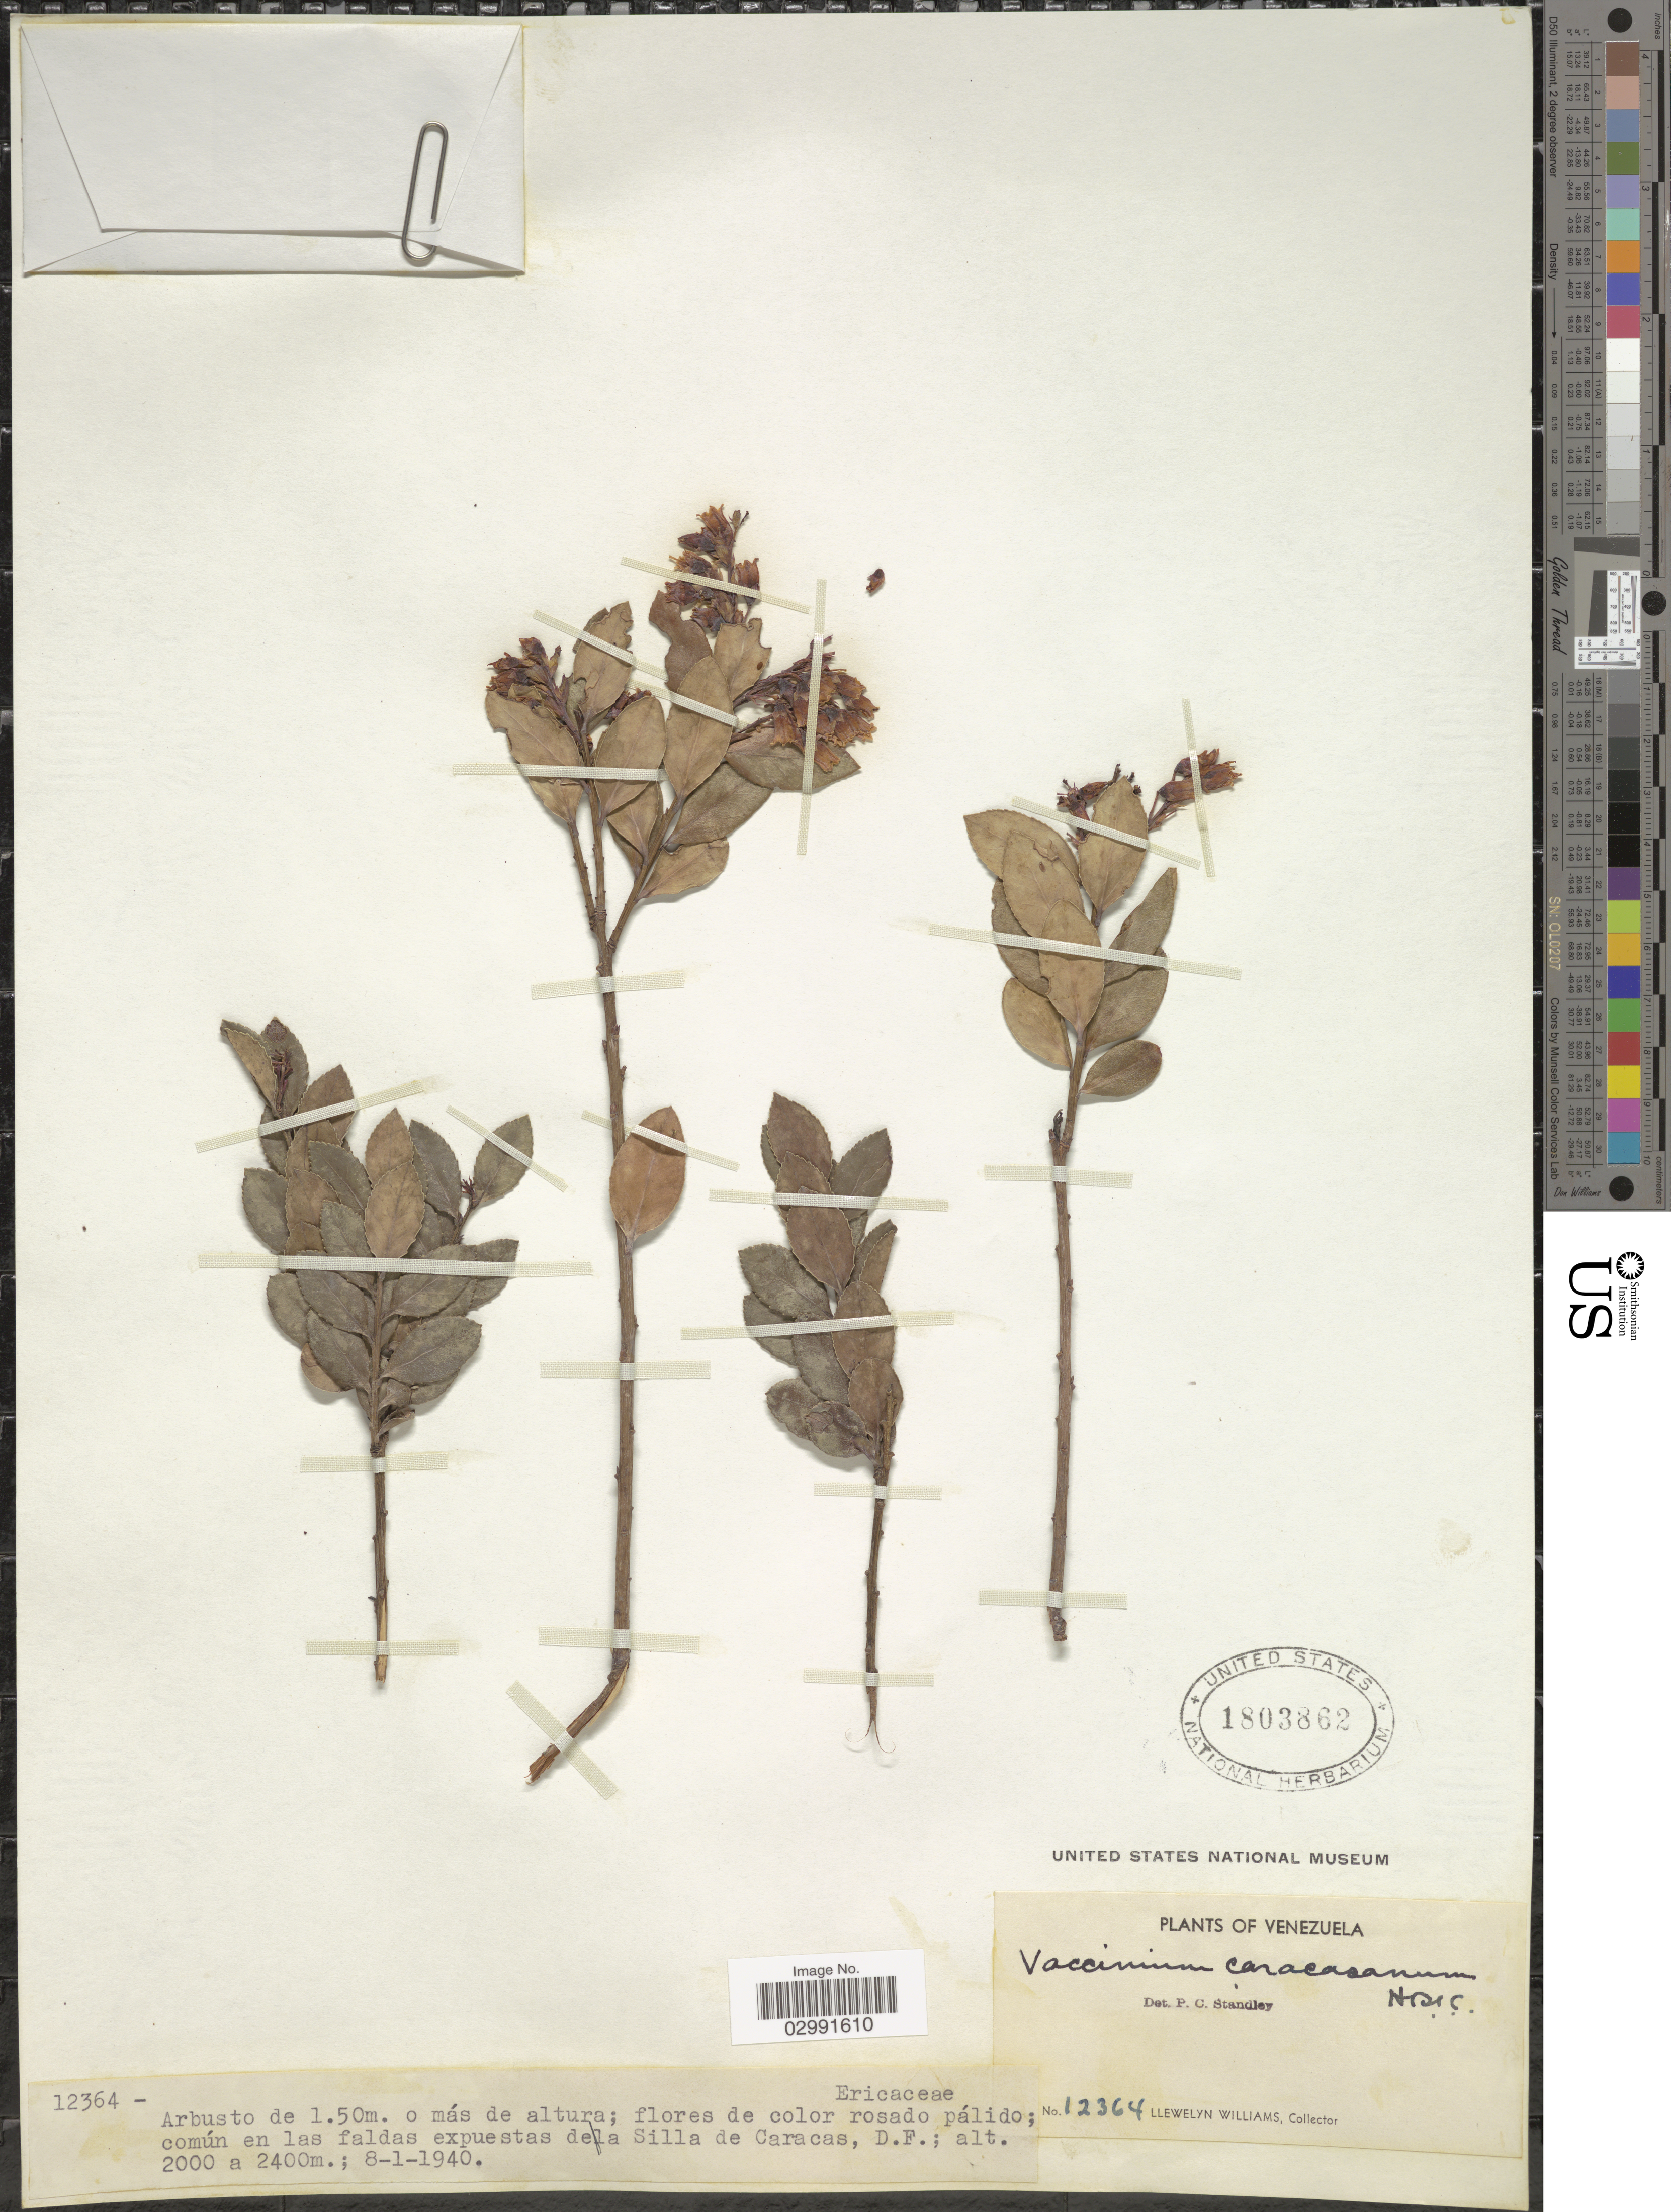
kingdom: Plantae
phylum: Tracheophyta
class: Magnoliopsida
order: Ericales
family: Ericaceae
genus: Vaccinium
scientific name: Vaccinium meridionale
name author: Sw.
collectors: Ll. Williams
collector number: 12364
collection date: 1940-01-08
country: Venezuela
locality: Común en las faldas expuestas de la Silla de Caracas, D.F.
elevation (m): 2000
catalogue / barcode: US 1803862